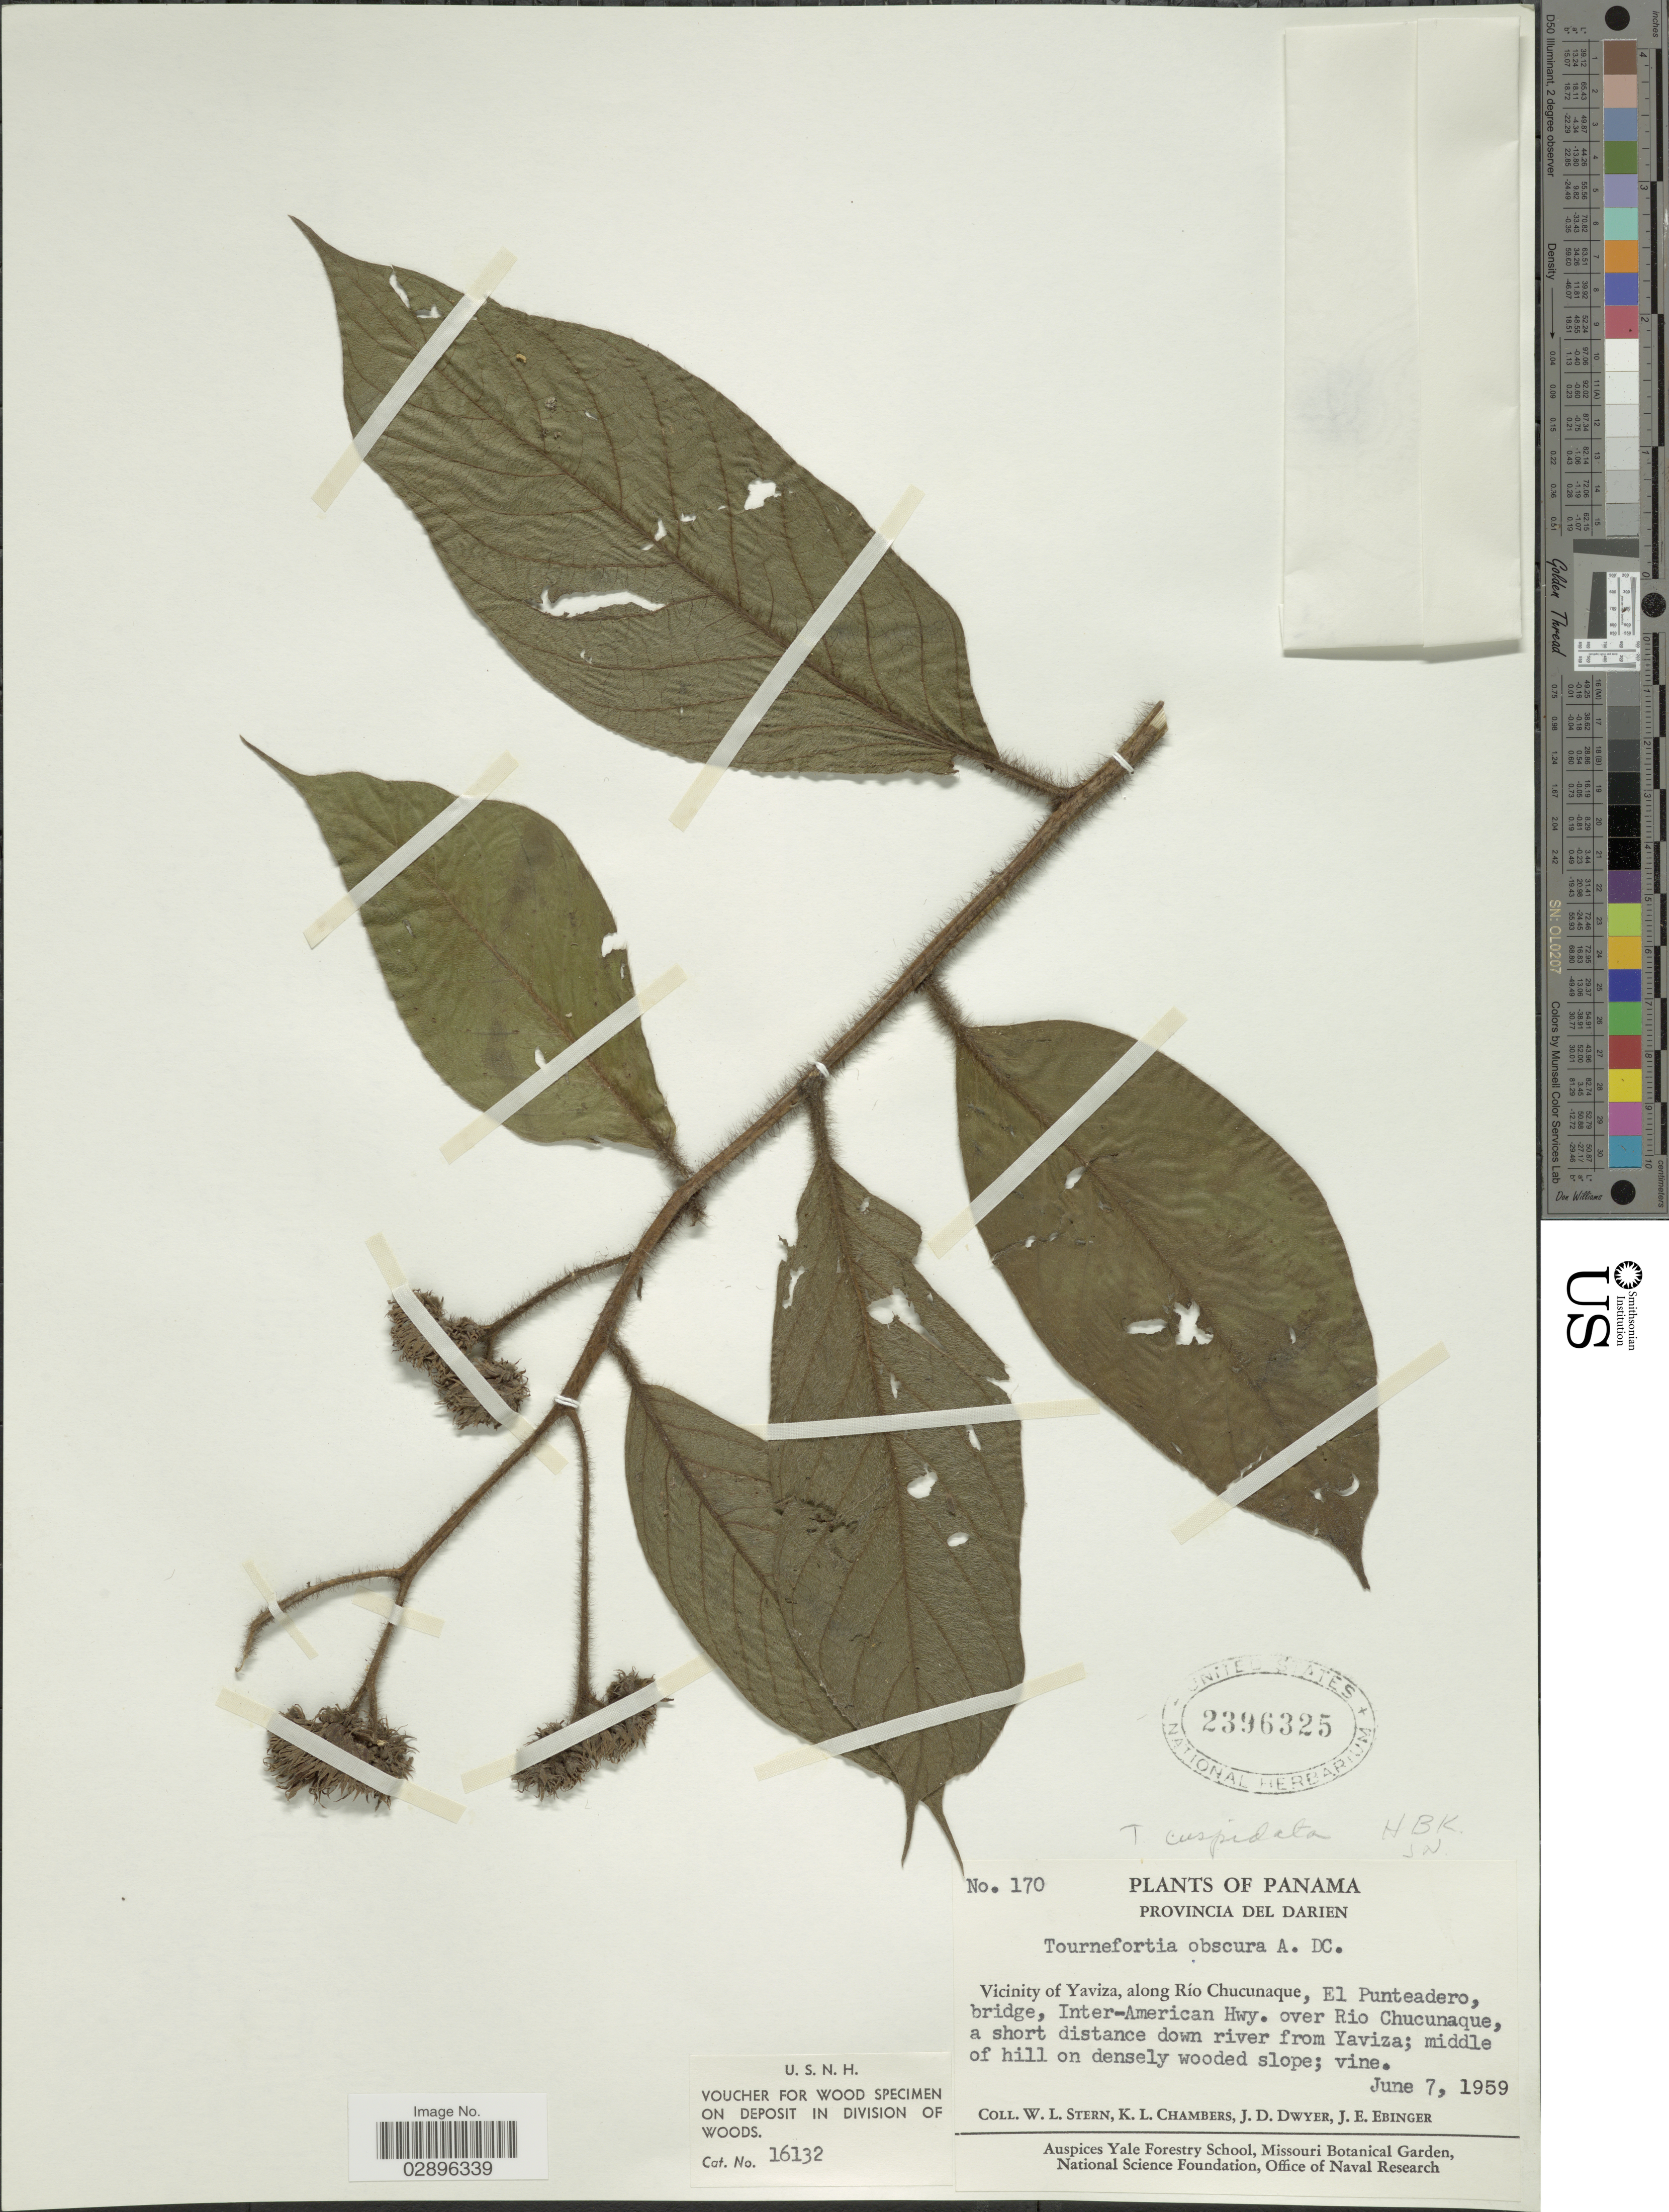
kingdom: Plantae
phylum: Tracheophyta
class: Magnoliopsida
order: Boraginales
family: Heliotropiaceae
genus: Tournefortia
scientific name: Tournefortia cuspidata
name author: Kunth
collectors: W. L. Stern, K. Chambers, J. D. Dwyer & J. Ebinger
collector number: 170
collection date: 1959-06-07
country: Panama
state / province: Darién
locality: Vicinity of Yaviza, along Río Chucunaque, El Punteadero, bridge, Inter-American Hwy. over Rio Chucunaque, a short distance down river from Yaviza; middle of hill on desely wooded slope.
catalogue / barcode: US 2396325